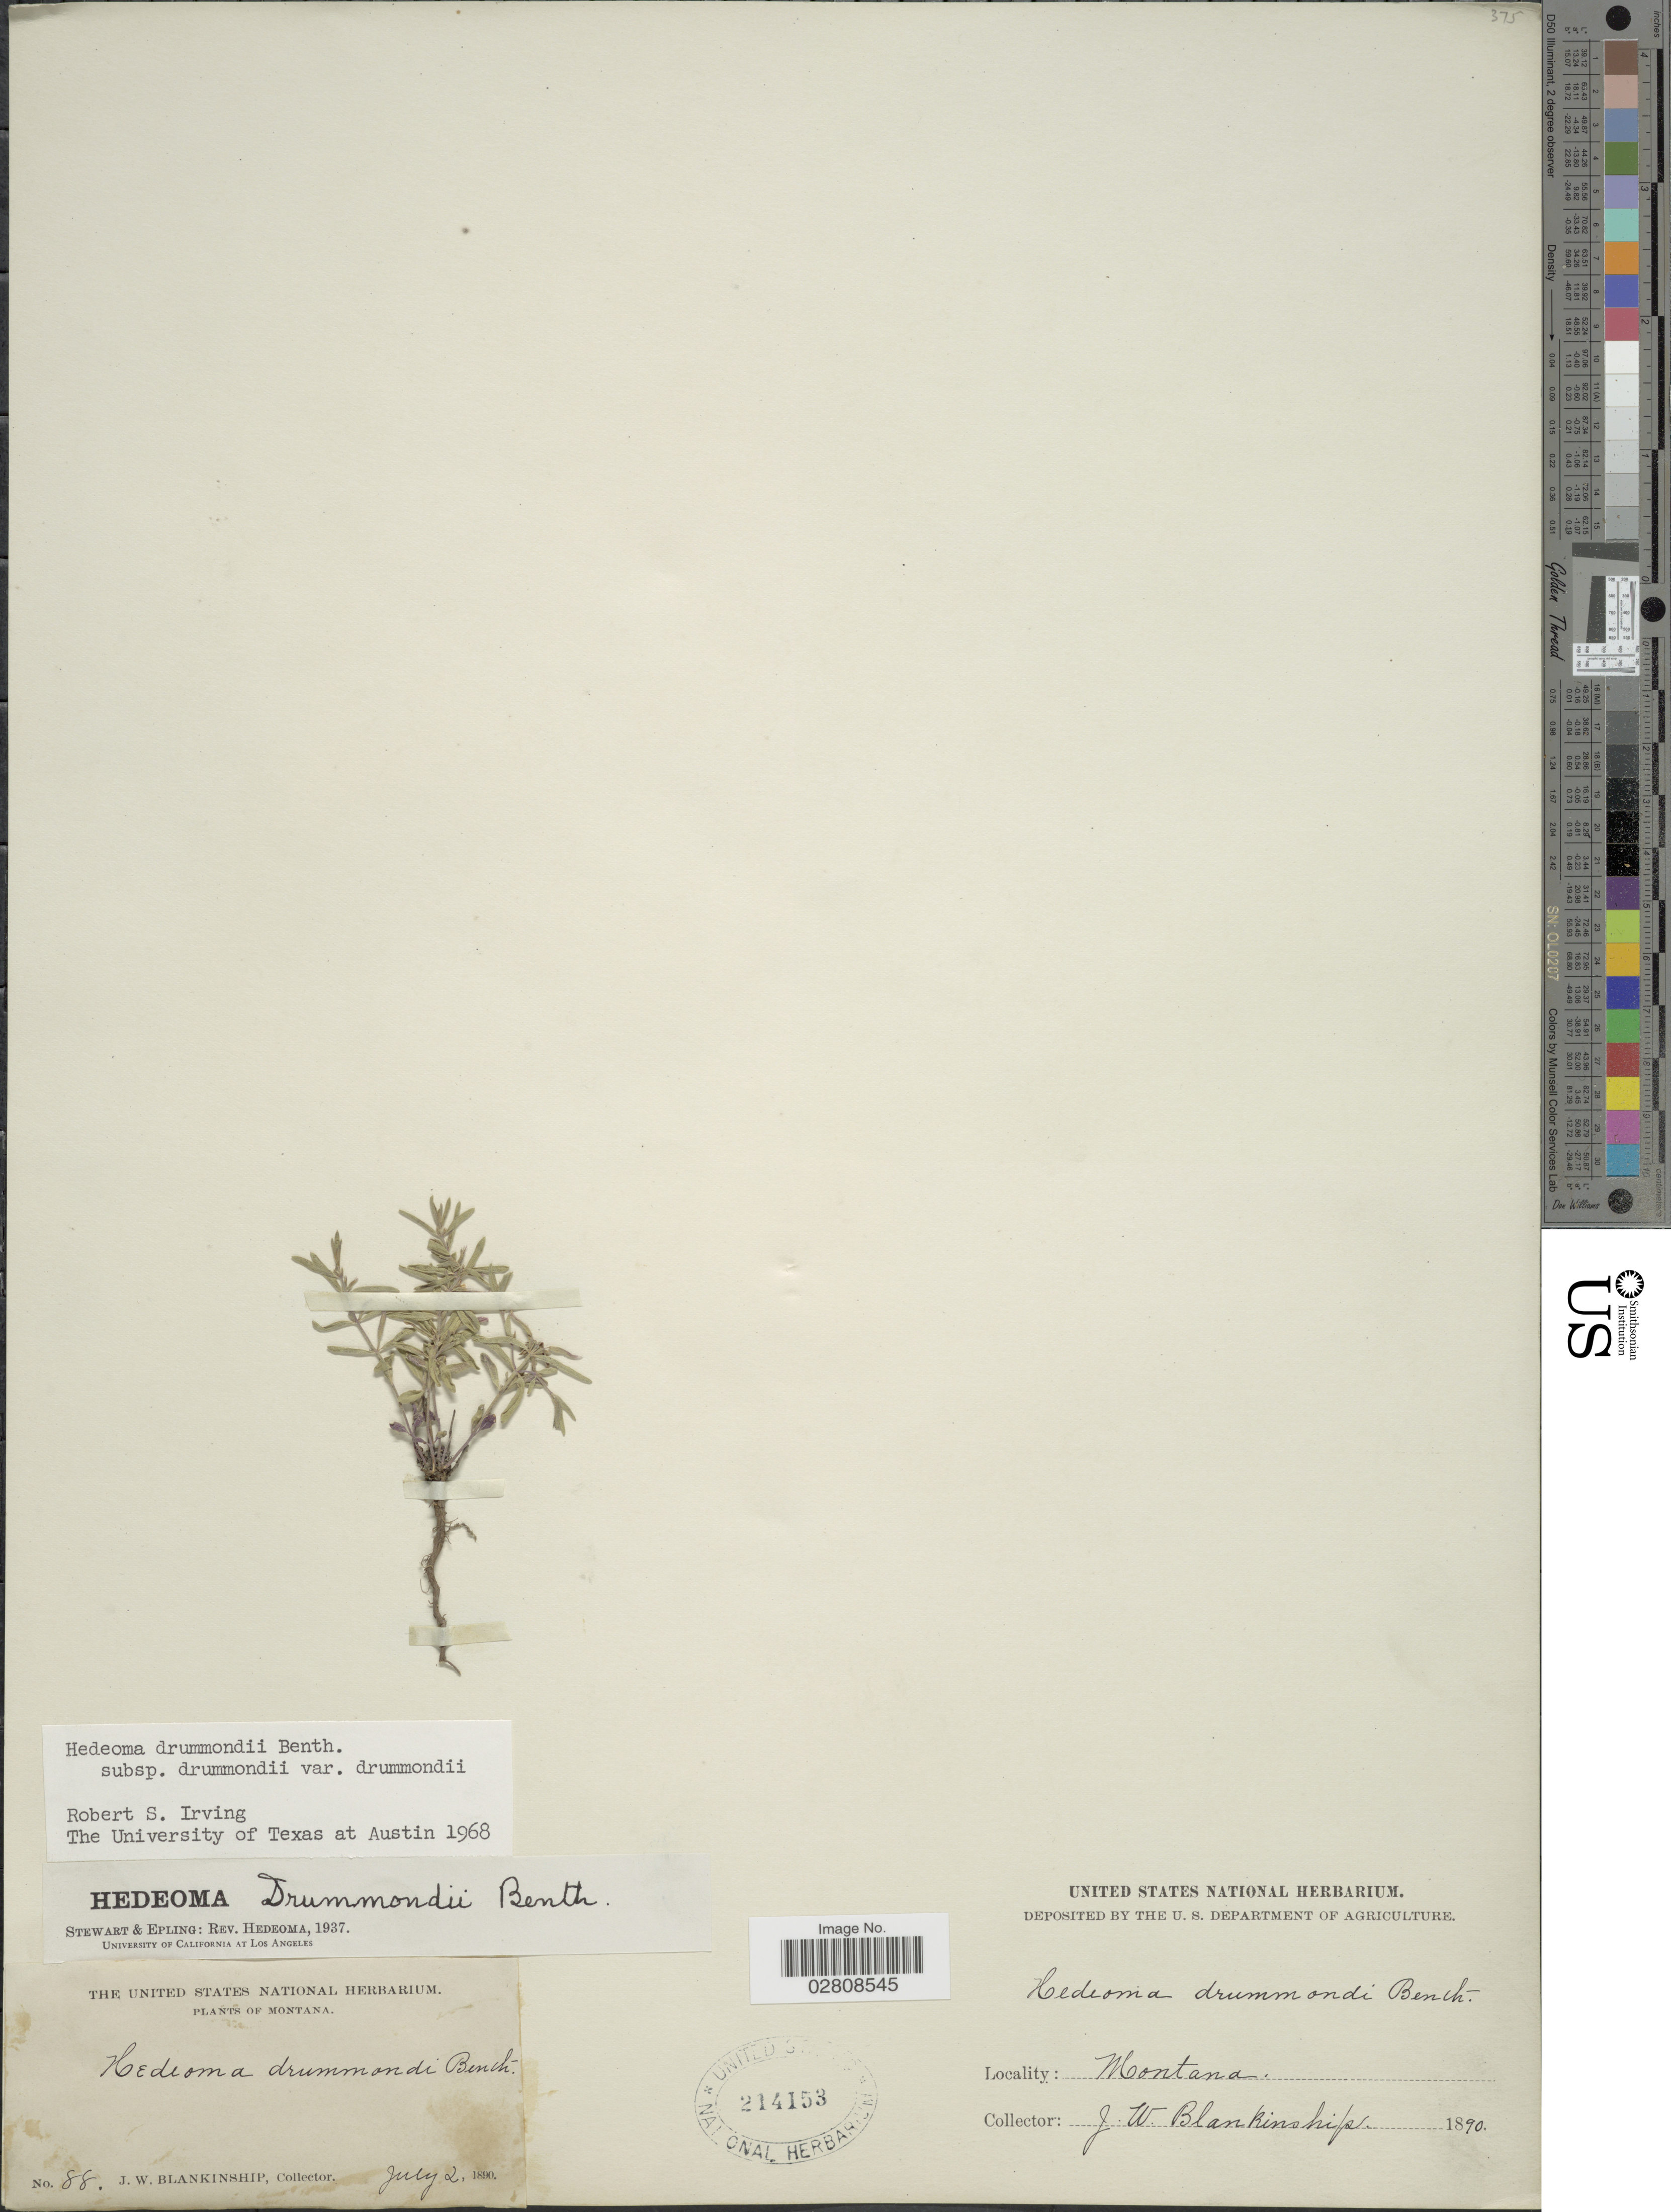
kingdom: Plantae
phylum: Tracheophyta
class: Magnoliopsida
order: Lamiales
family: Lamiaceae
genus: Hedeoma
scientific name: Hedeoma drummondii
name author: Benth.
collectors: J. W. Blankinship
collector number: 88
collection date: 1890-07-02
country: United States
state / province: Montana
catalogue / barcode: US 214153